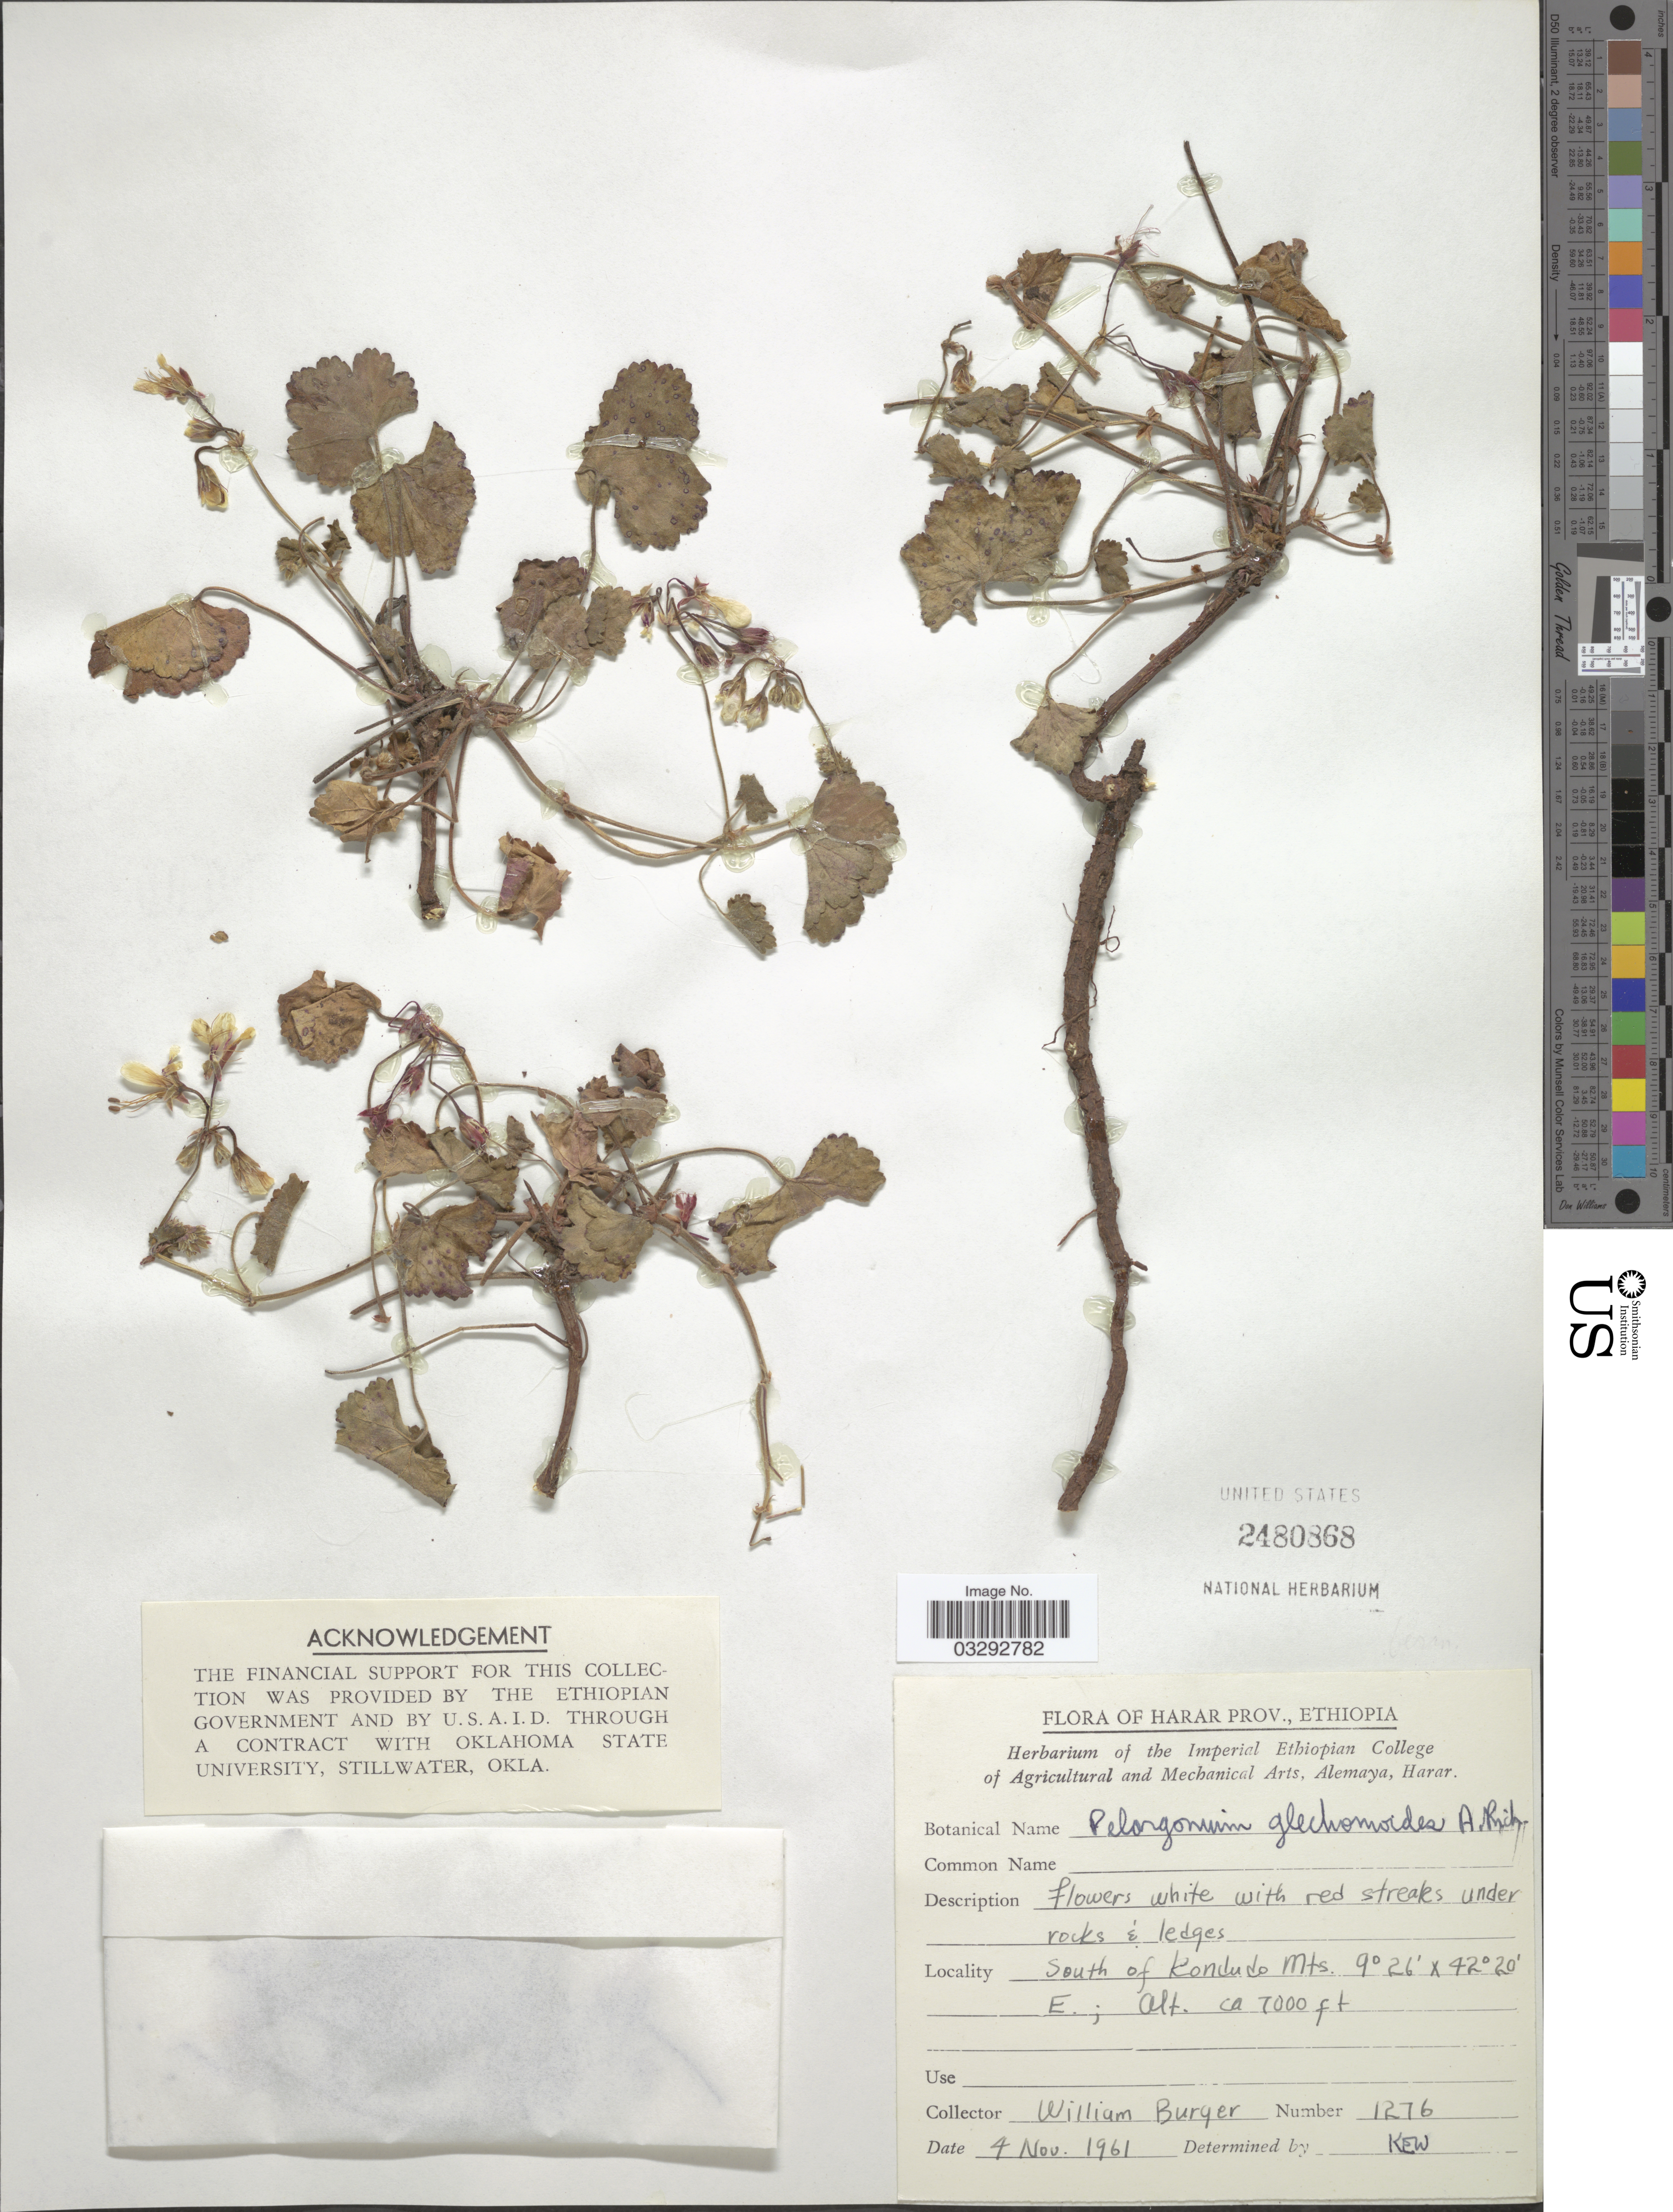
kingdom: Plantae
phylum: Tracheophyta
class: Magnoliopsida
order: Geraniales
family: Geraniaceae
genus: Pelargonium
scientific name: Pelargonium glechomoides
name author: A. Rich.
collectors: W. Burger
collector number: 1276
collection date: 1961-11-04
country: Ethiopia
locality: Harar Prov. South of Kondudo Mts.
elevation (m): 2134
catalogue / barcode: US 2480868